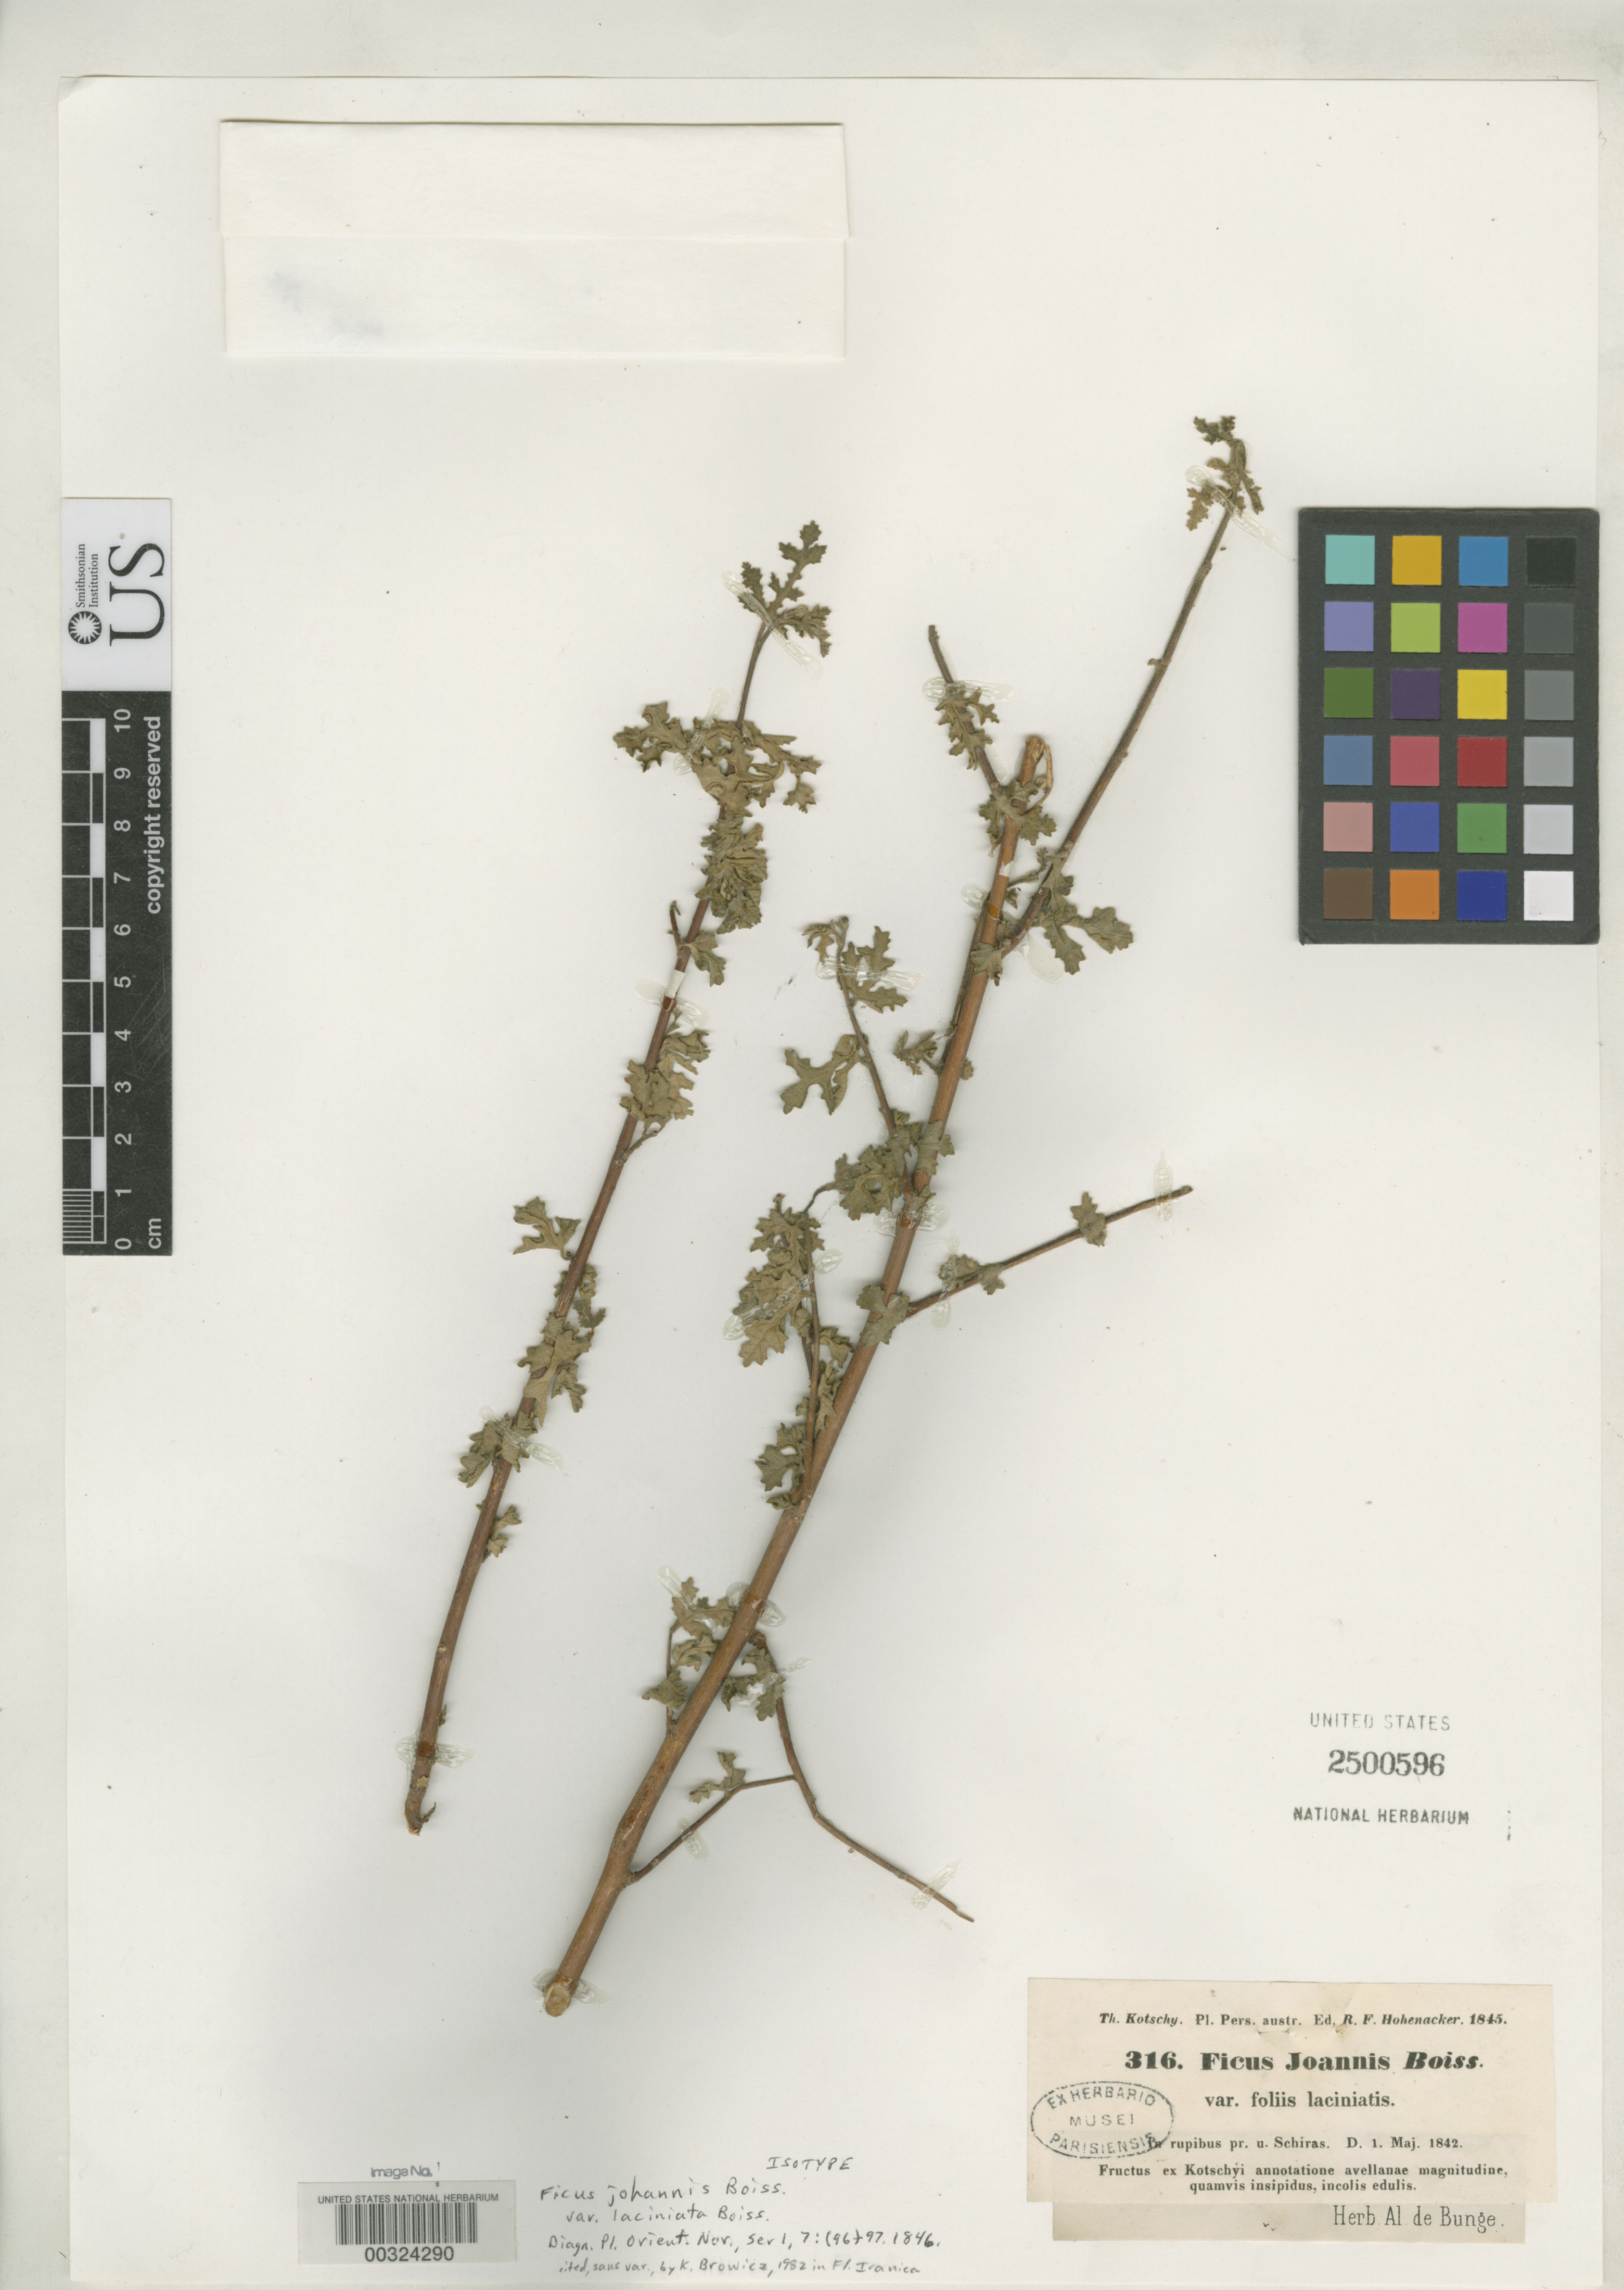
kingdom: Plantae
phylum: Tracheophyta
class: Magnoliopsida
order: Rosales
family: Moraceae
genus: Ficus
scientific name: Ficus johannis var. laciniata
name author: Boiss.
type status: Isotype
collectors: K. G. Kotschy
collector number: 316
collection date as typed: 01 May 1842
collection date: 1842-05-01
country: Iran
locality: In rupibus Pr. U. Schiras.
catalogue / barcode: US 2500596